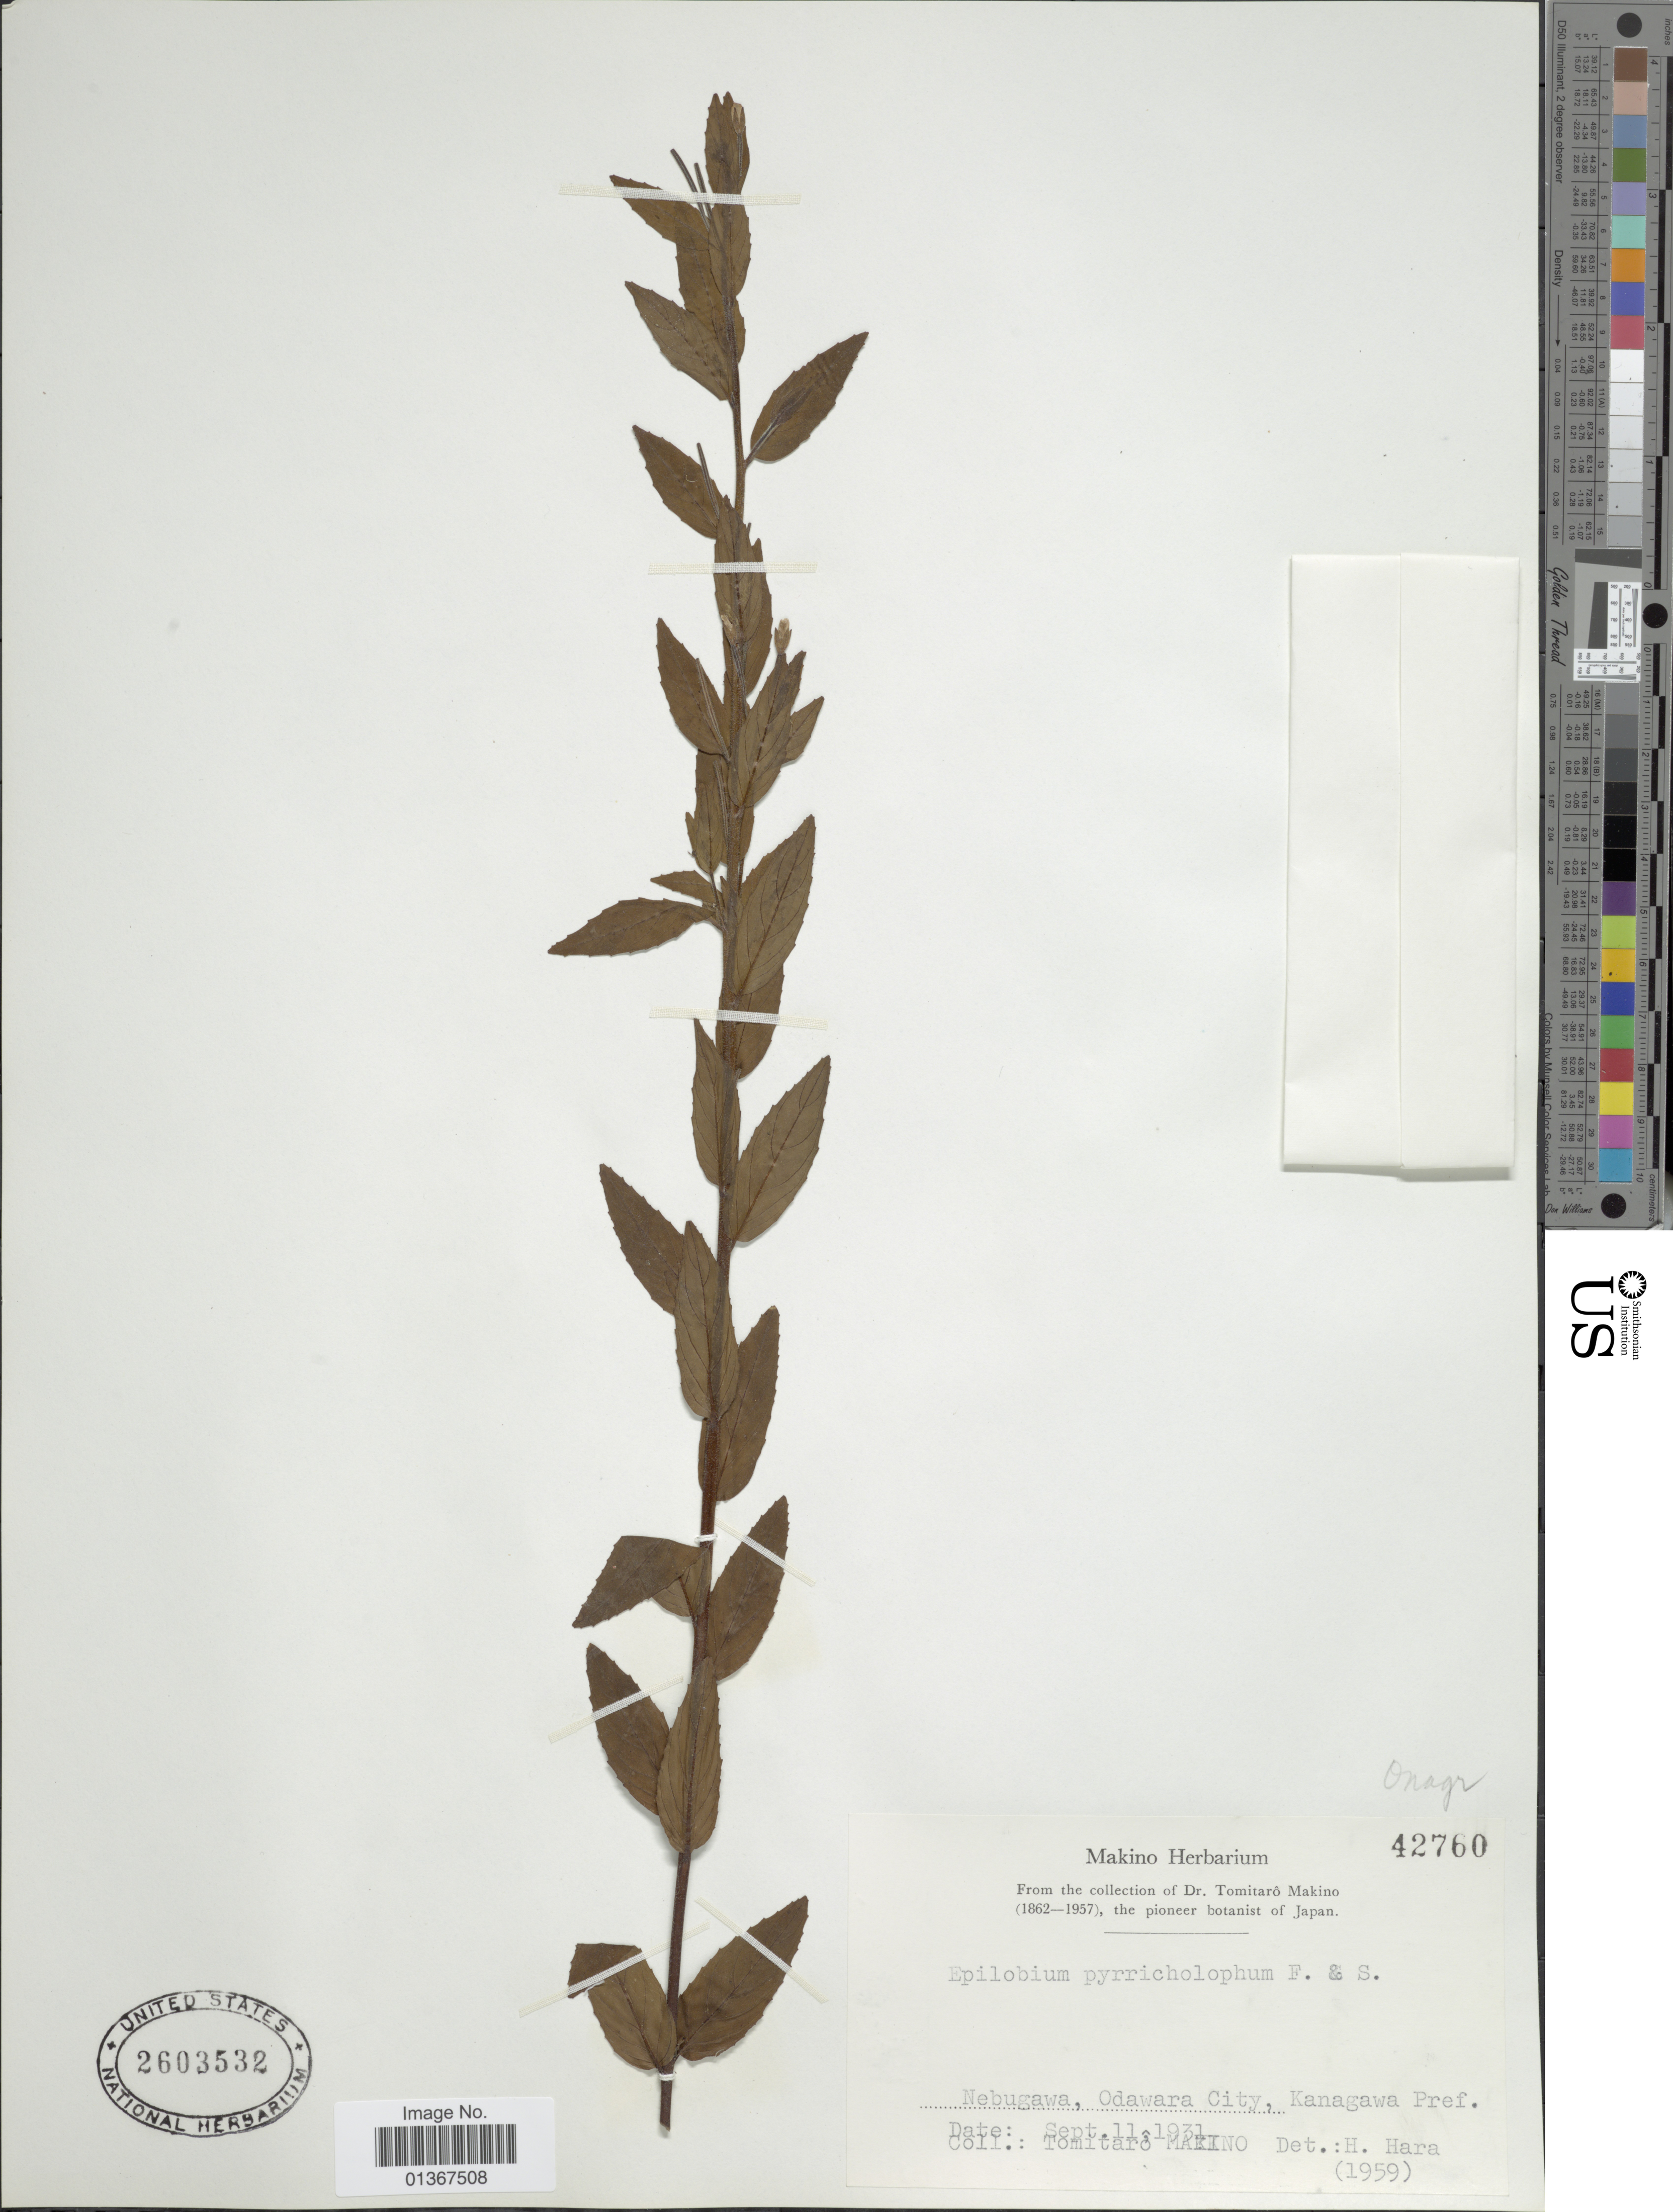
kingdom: Plantae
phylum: Tracheophyta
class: Magnoliopsida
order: Myrtales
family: Onagraceae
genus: Epilobium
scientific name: Epilobium pyrricholophum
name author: Franch. & Sav.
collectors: T. Makino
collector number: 42760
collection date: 1931-09-11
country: Japan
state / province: Kanagawa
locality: Nebugawa, Odawara City.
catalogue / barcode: US 2603532